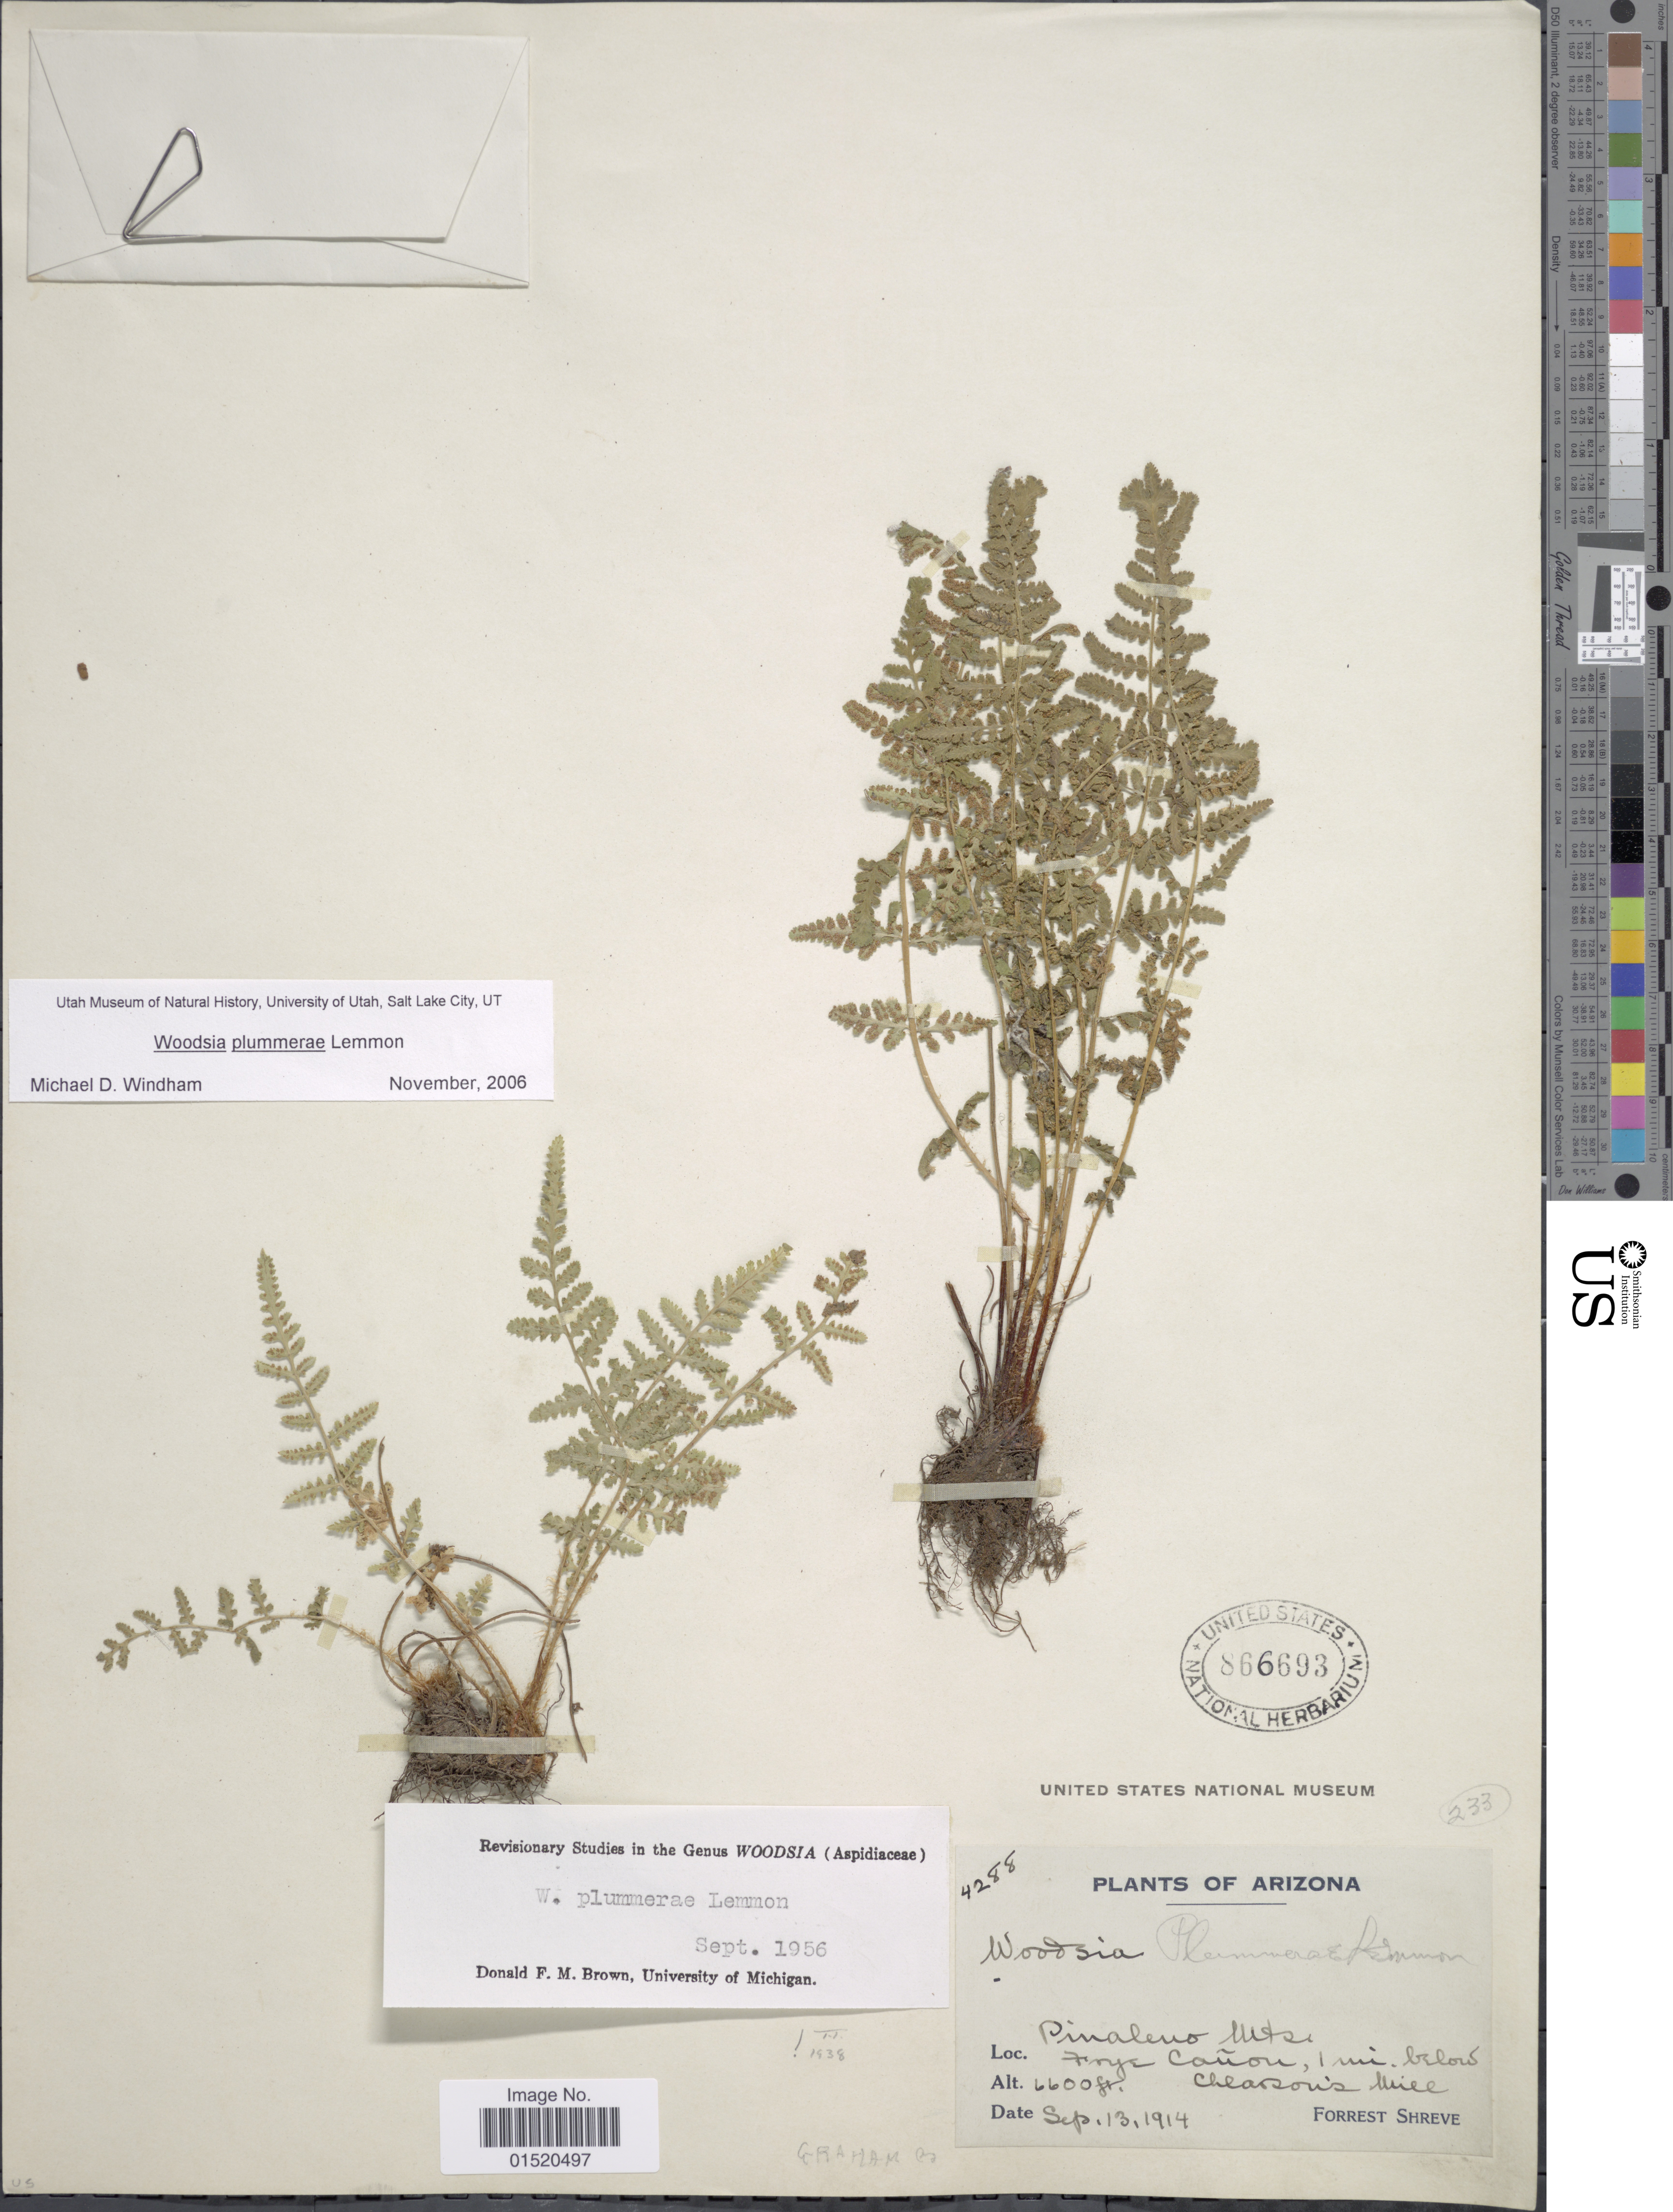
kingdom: Plantae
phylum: Tracheophyta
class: Polypodiopsida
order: Polypodiales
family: Woodsiaceae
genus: Woodsia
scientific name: Woodsia plummerae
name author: Lemmon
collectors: F. Shreve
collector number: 4288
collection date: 1914-09-13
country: United States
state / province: Arizona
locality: Pinaleno Mts, Frye Canyon, 1 mi below Chlarson's Mill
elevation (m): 2012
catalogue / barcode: US 866693